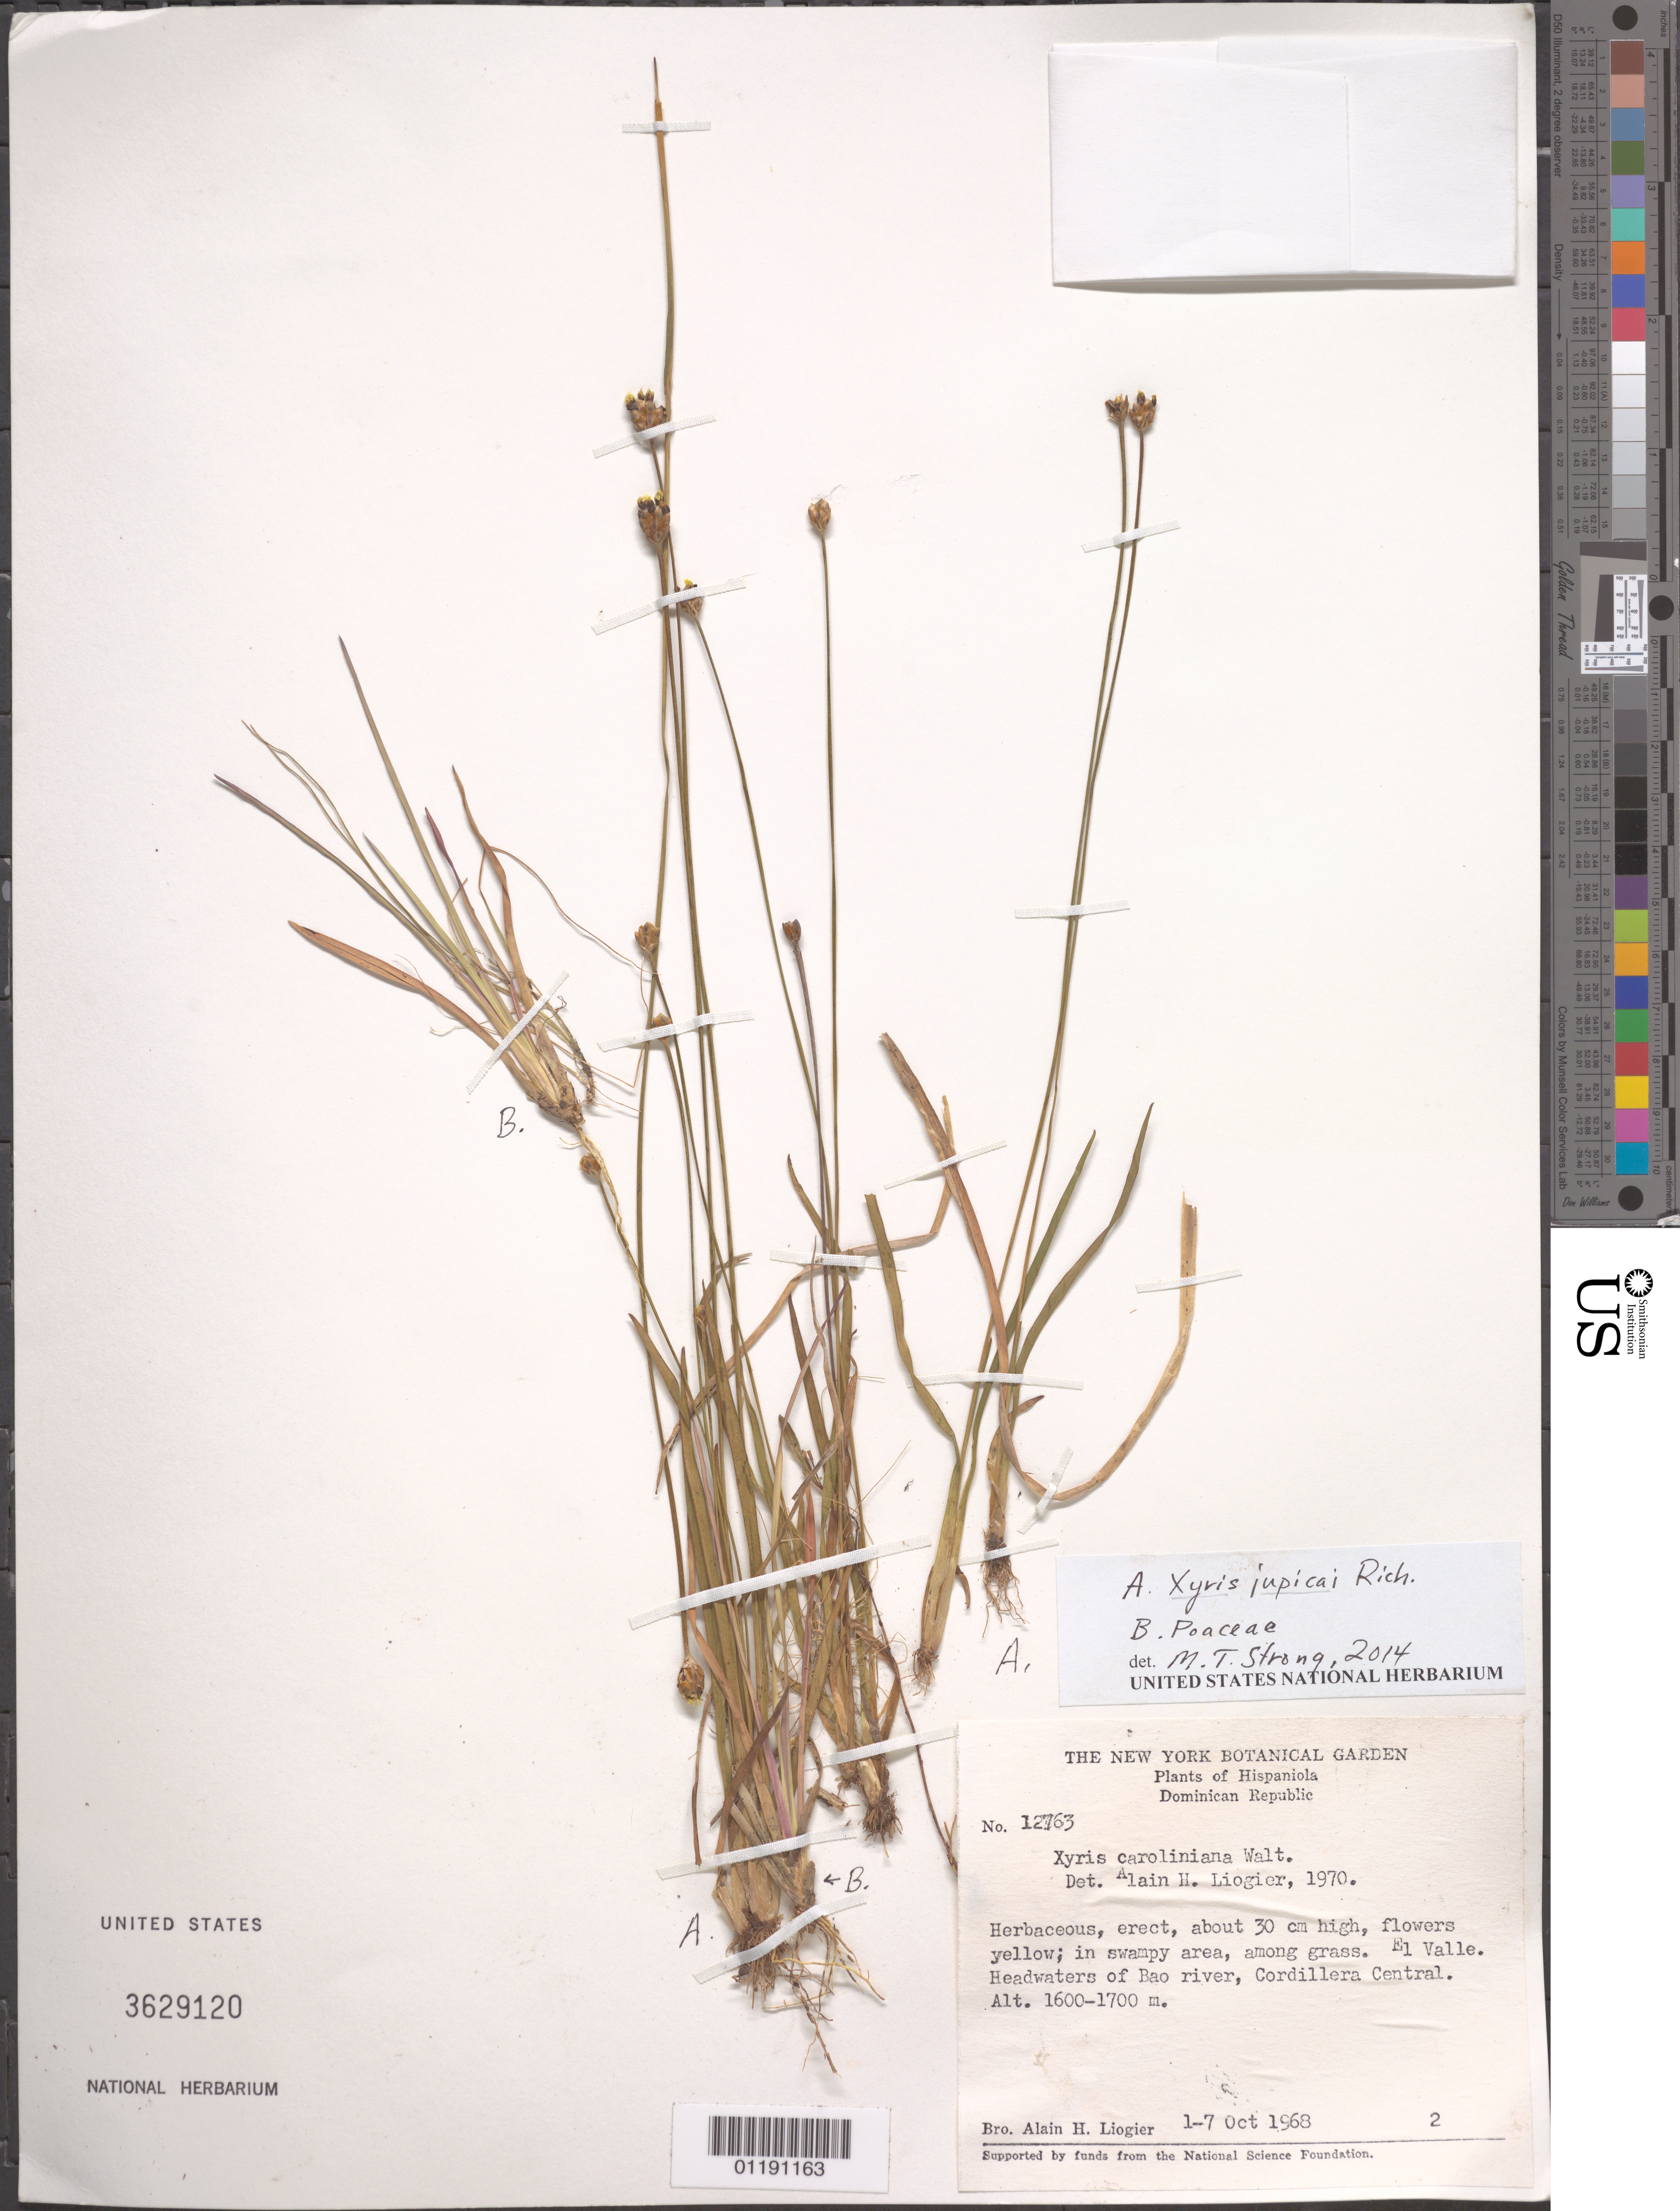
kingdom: Plantae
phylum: Tracheophyta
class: Liliopsida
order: Poales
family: Xyridaceae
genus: Xyris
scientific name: Xyris jupicai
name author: Rich.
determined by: Strong, M. T., (US), Smithsonian Institution - National Museum of Natural History (UNITED STATES)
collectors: A. H. Liogier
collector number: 12763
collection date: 1968-10-01/1968-10-07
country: Dominican Republic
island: Hispaniola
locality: El Valle. Headwaters of Bao river, Cordillera Central.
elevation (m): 1600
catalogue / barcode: US 3629120